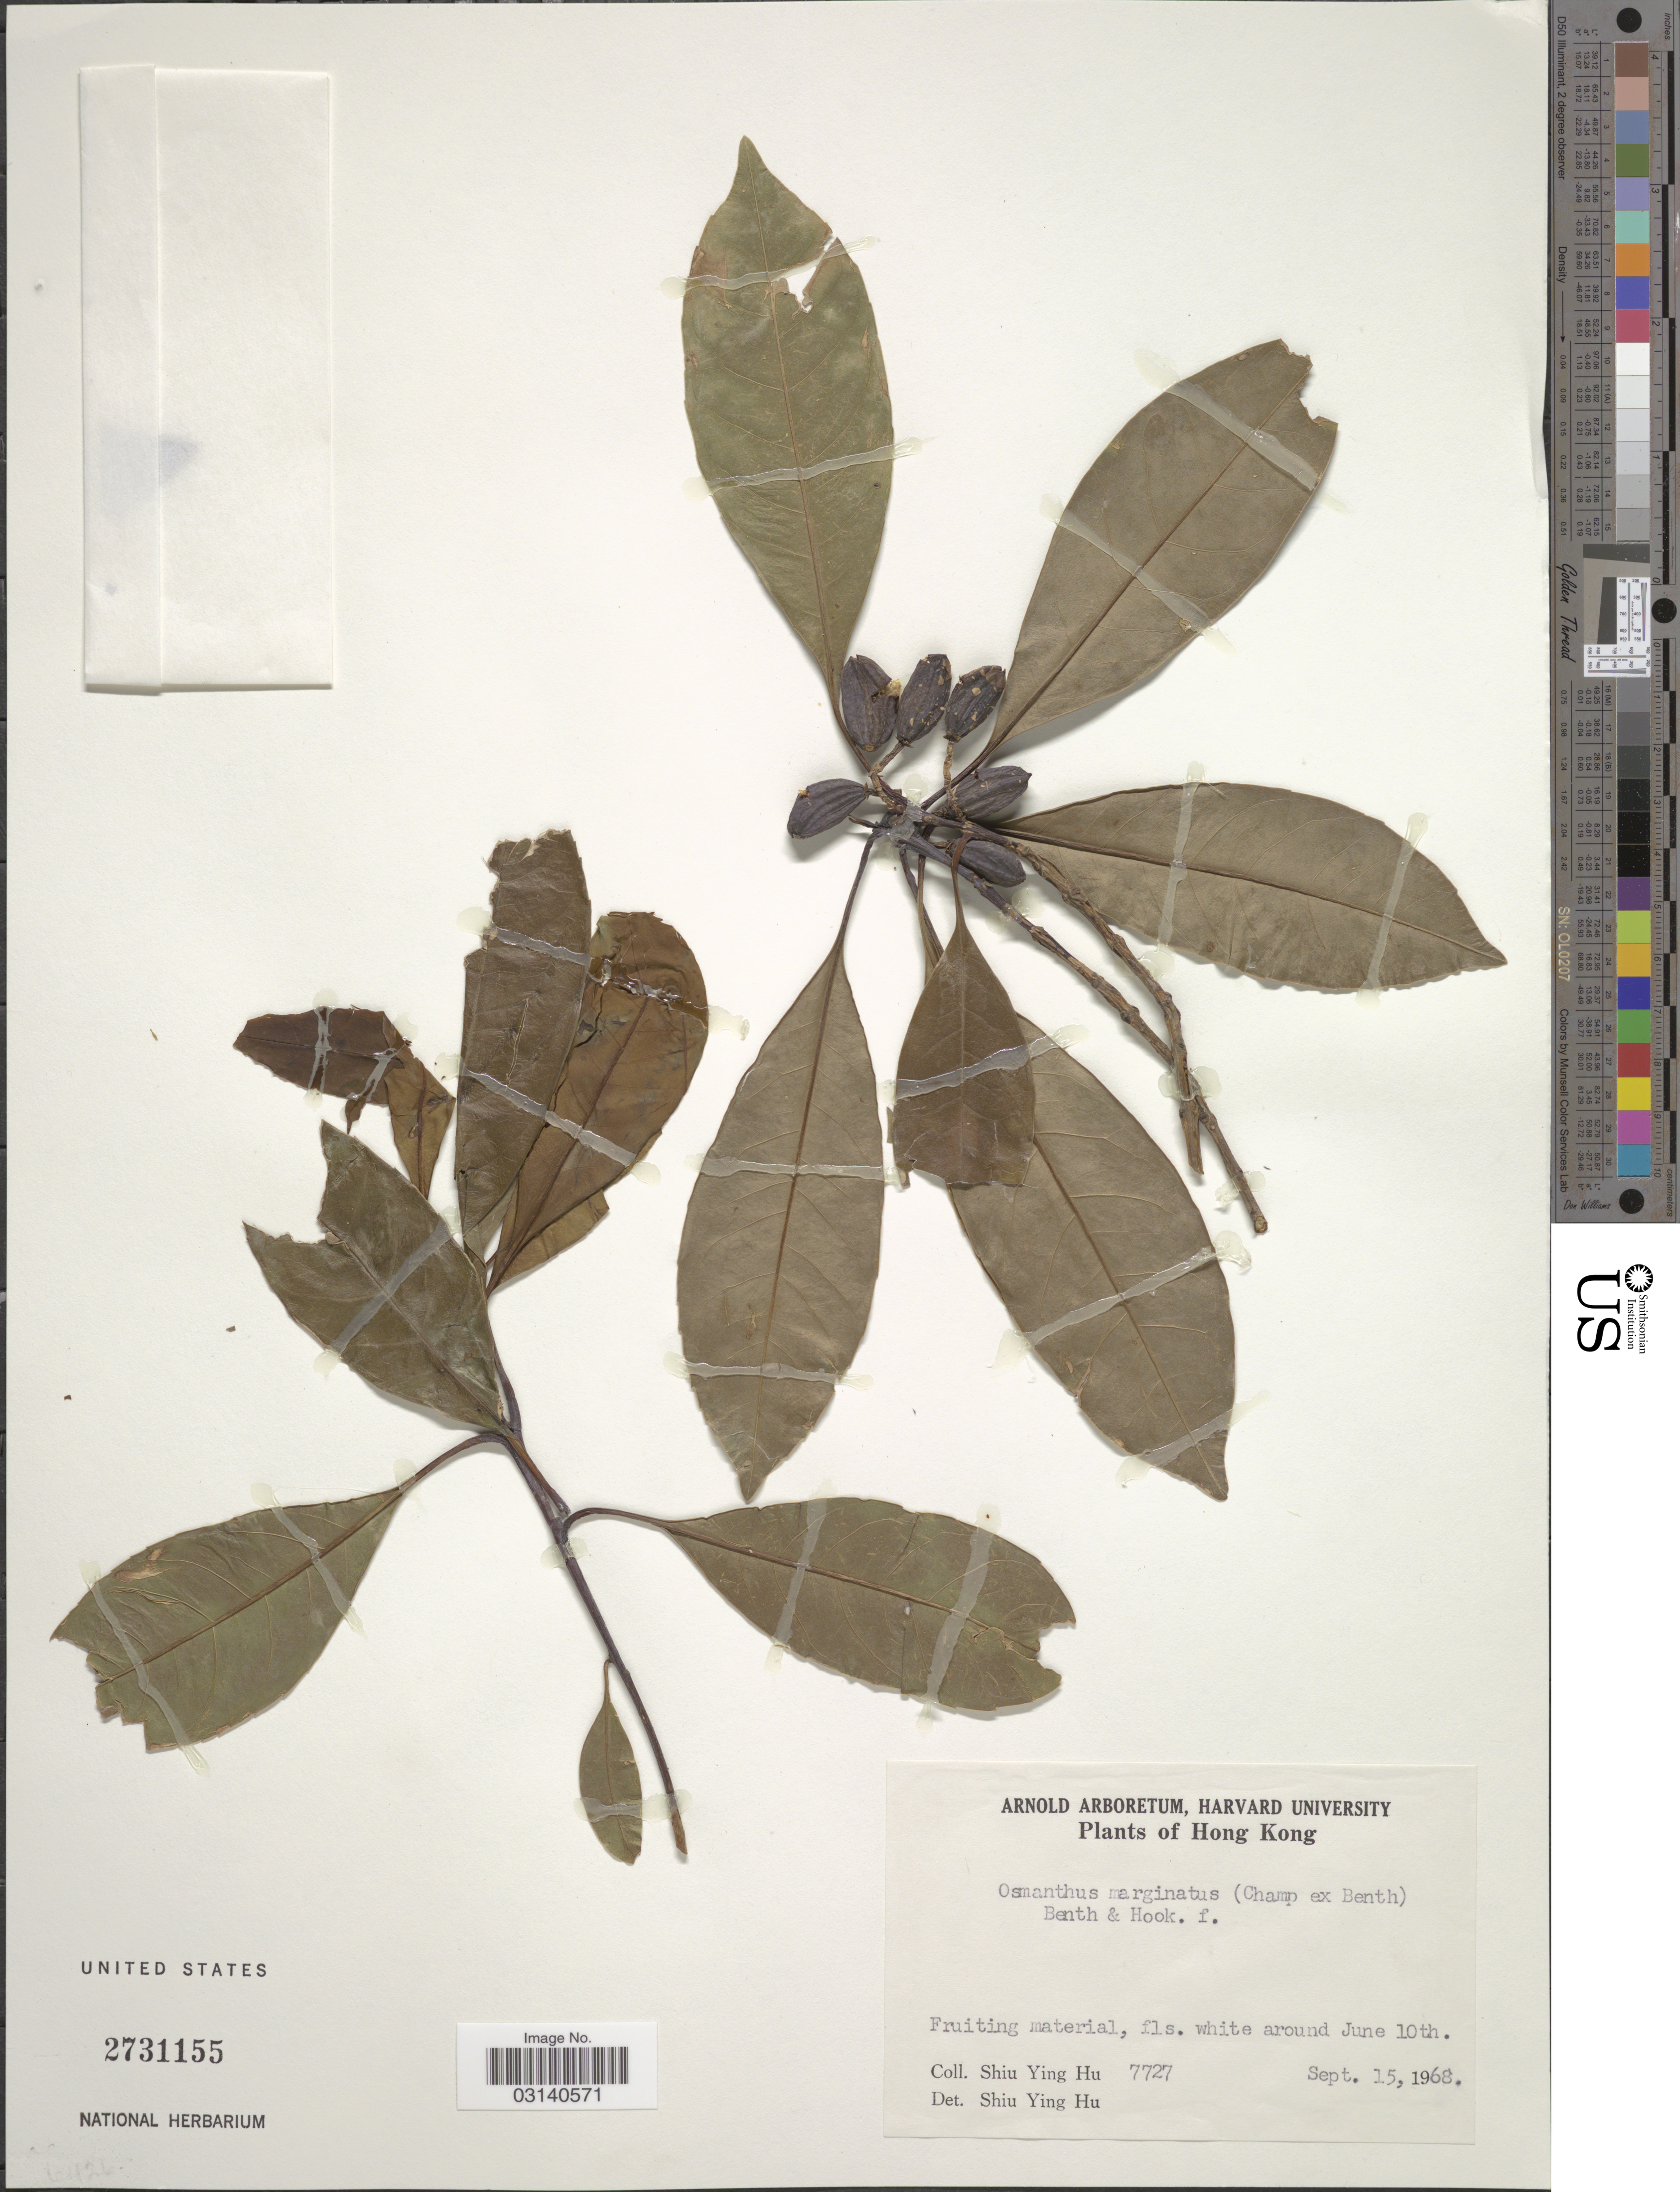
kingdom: Plantae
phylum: Tracheophyta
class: Magnoliopsida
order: Lamiales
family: Oleaceae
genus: Osmanthus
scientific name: Osmanthus marginatus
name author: (Champ. ex Benth.) Hemsl.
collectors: S. Y. Hu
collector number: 7727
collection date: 1968-09-15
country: China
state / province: Hong Kong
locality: Hong Kong.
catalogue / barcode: US 2731155